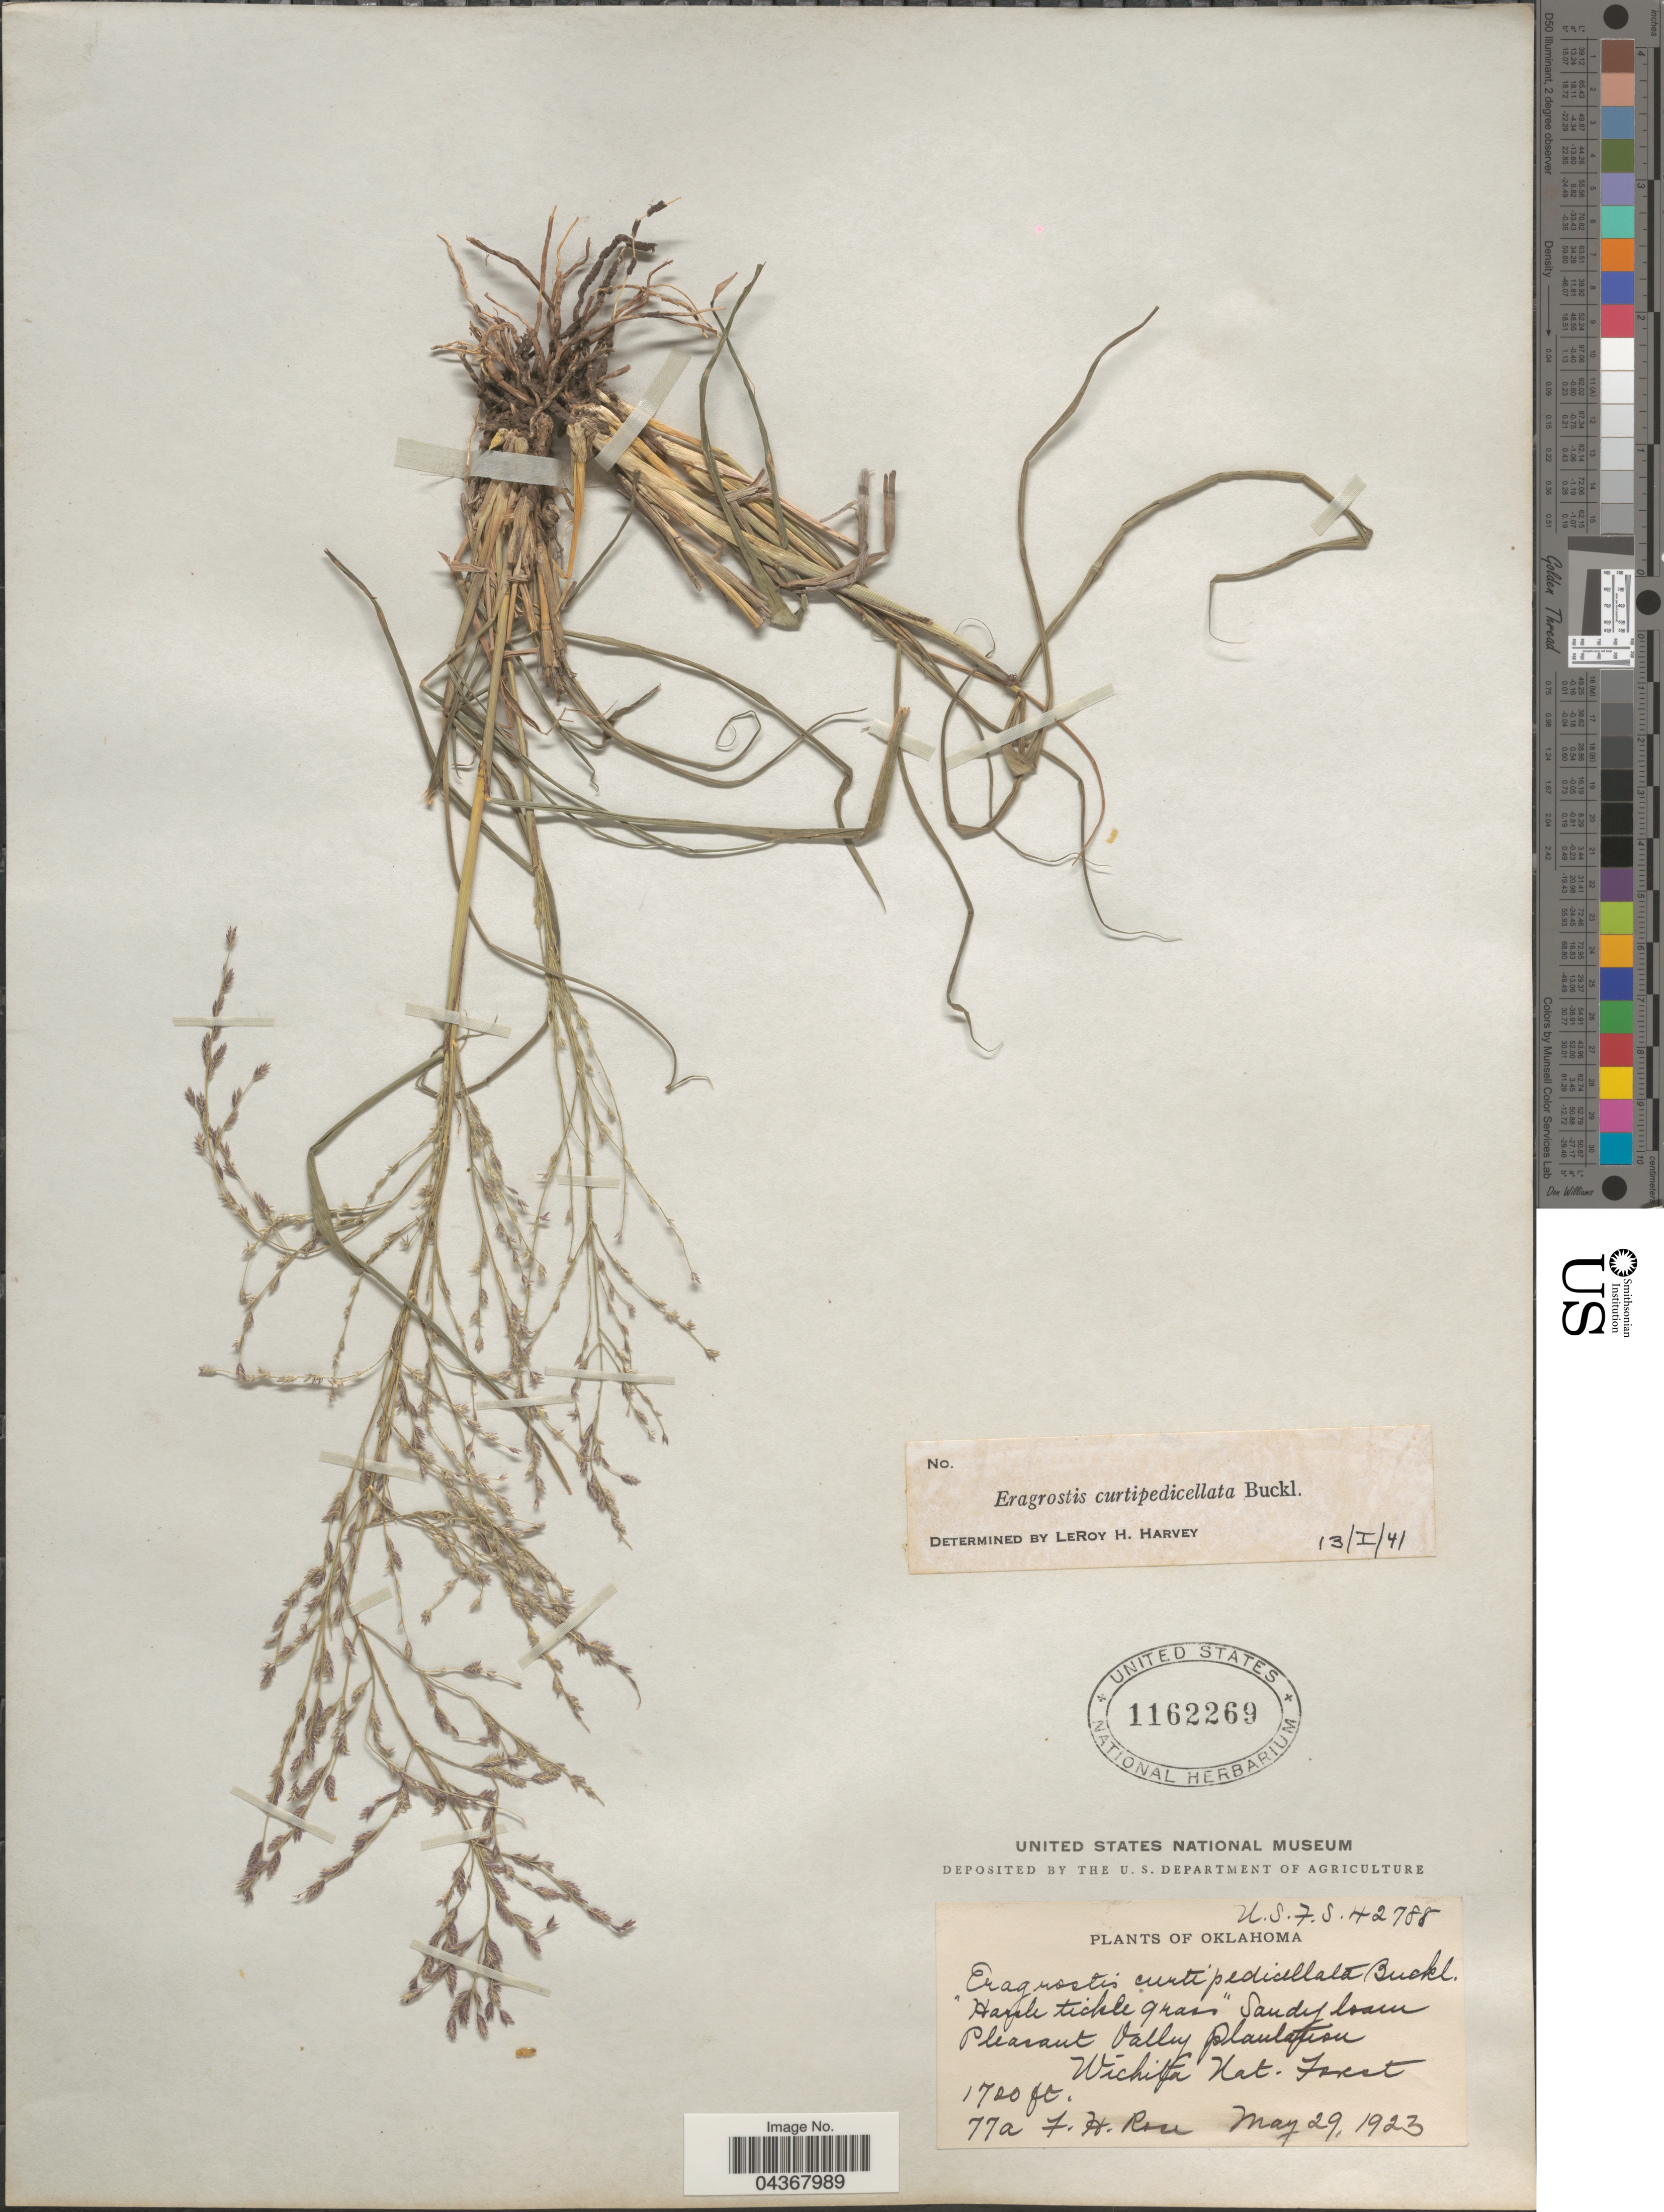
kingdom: Plantae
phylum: Tracheophyta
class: Liliopsida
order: Poales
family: Poaceae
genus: Eragrostis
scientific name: Eragrostis curtipedicellata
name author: Buckley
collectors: F. H. Rose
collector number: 77a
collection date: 1923-05-29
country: United States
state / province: Oklahoma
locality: Pleasant Valley Plantation. Wichita Nat. Forest.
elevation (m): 524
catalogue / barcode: US 1162269